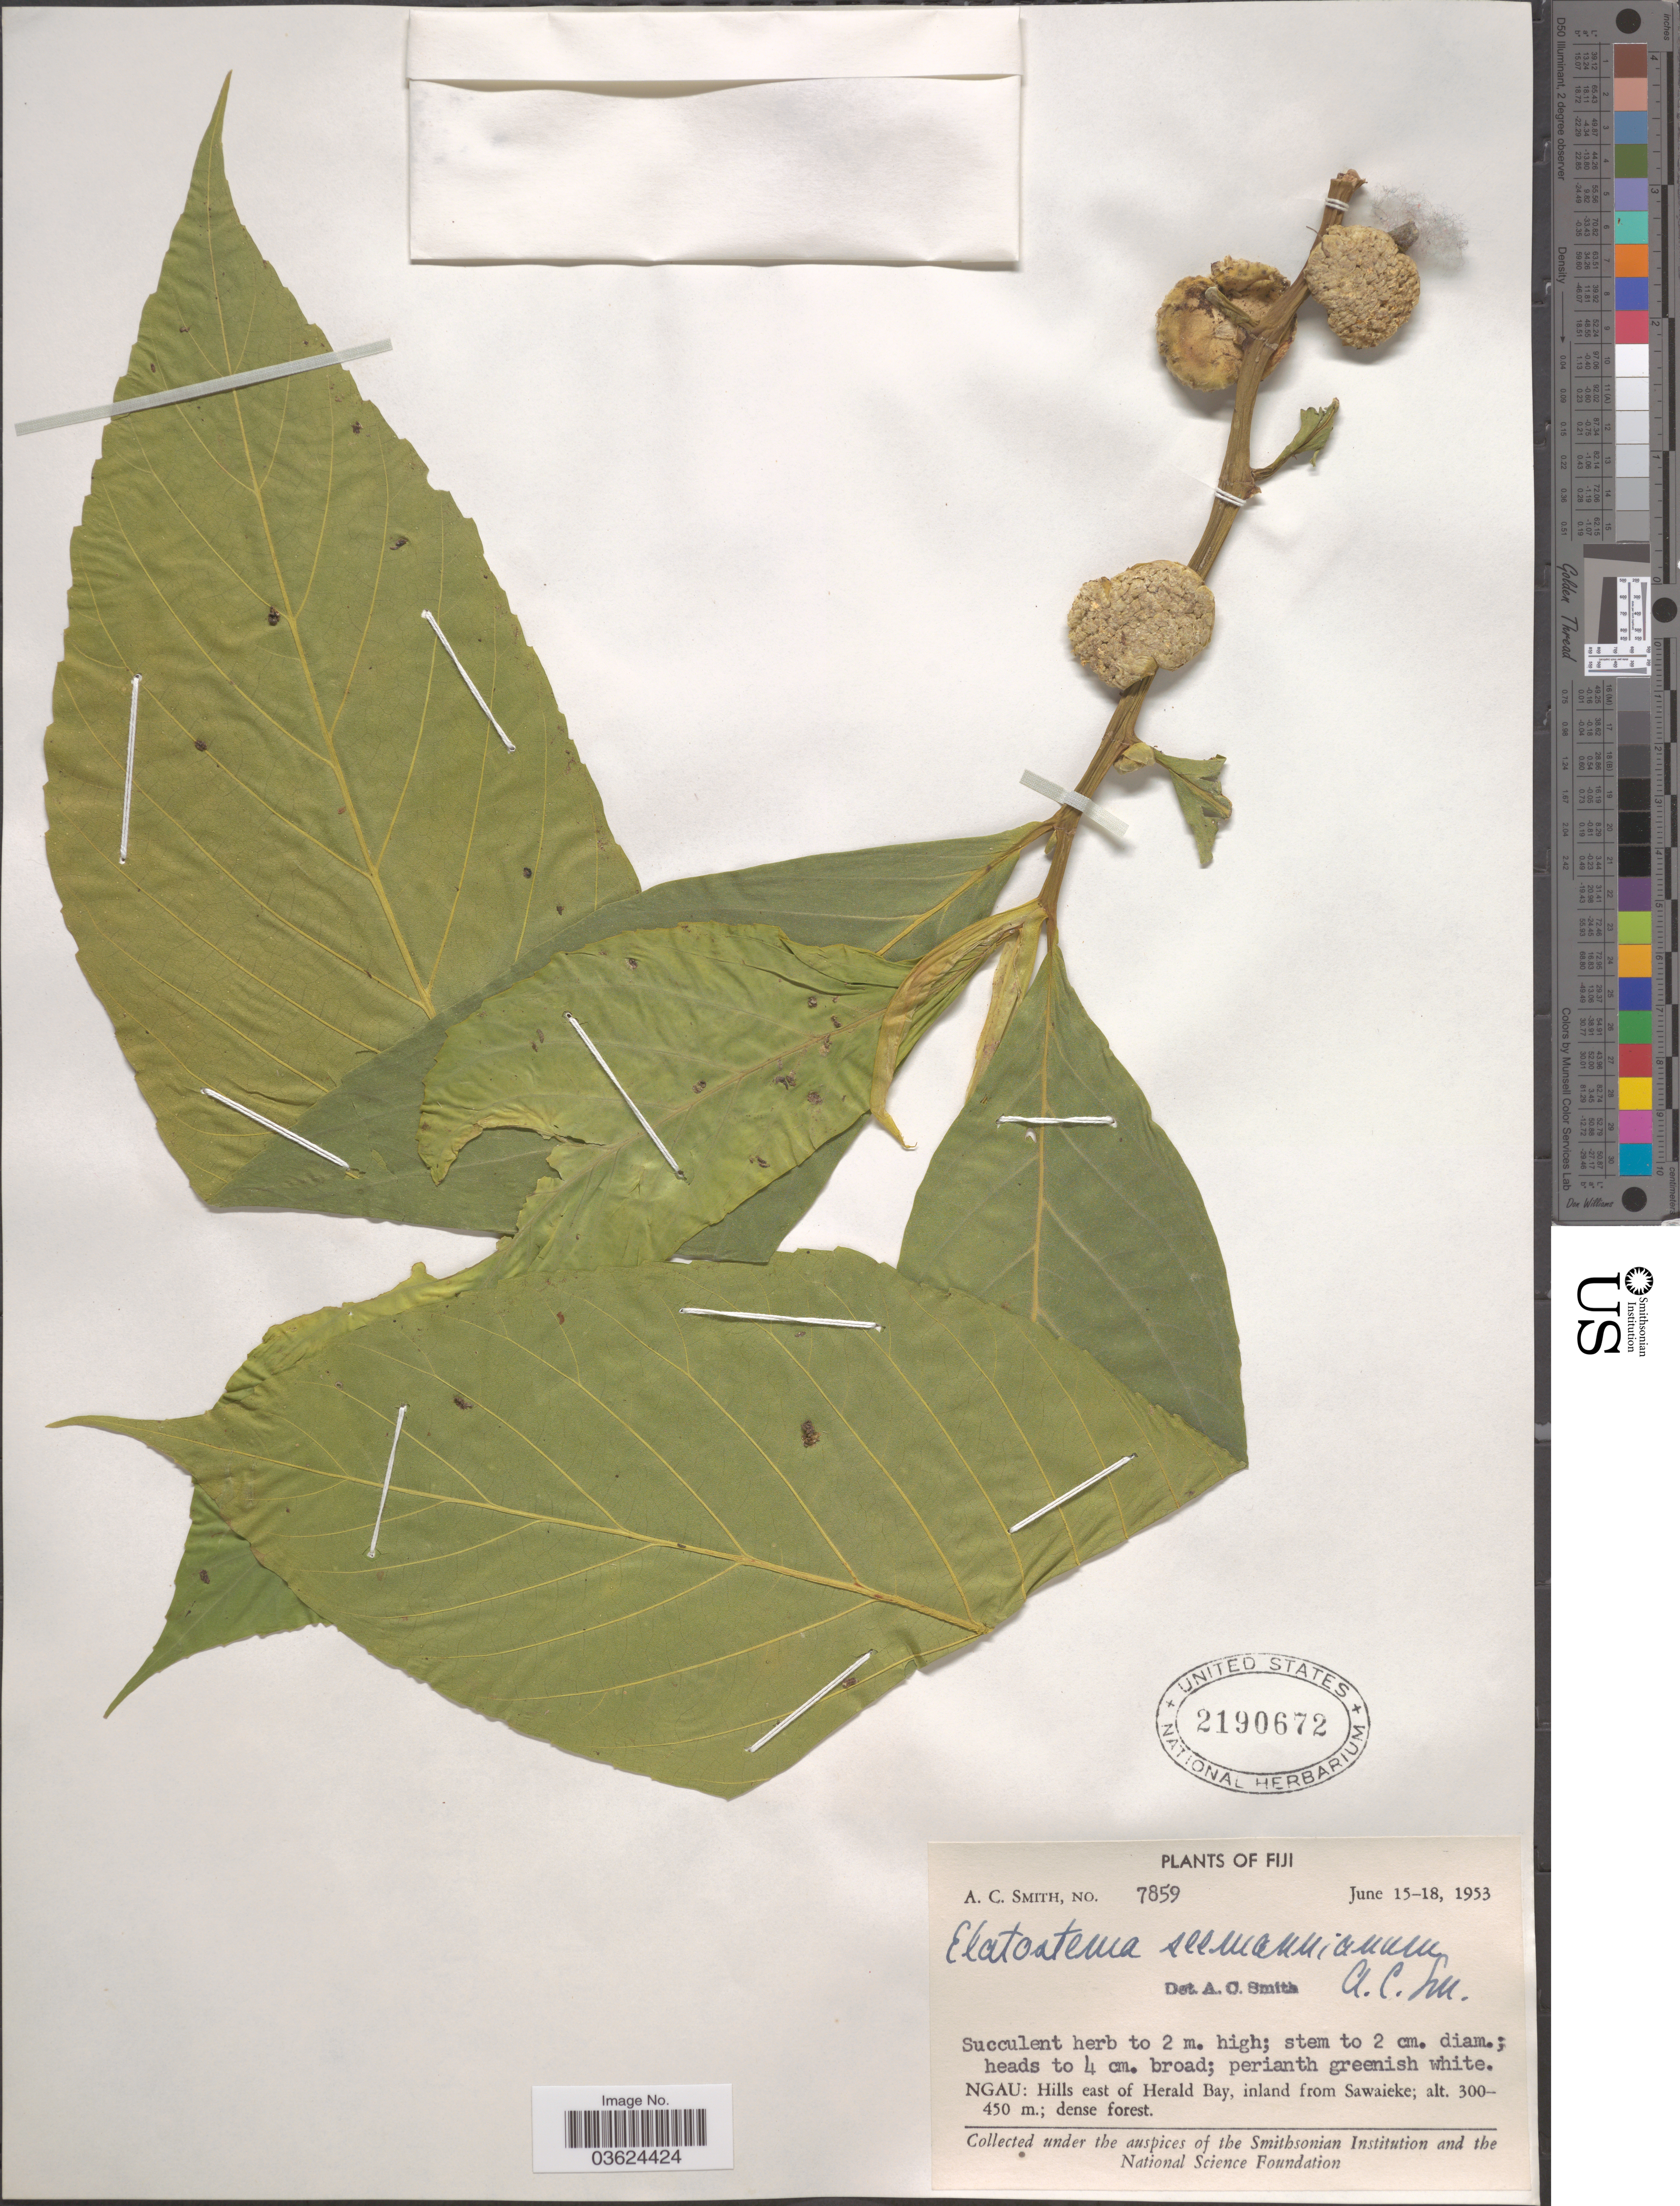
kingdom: Plantae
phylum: Tracheophyta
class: Magnoliopsida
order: Rosales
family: Urticaceae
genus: Elatostema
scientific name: Elatostema seemannianum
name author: A.C. Sm.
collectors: A. C. Smith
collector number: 7859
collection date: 1953-06-15/1953-06-18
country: Fiji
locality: Ngau: Hills east of Herald Bay, inland from Sawaieke.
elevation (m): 300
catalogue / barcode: US 2190672